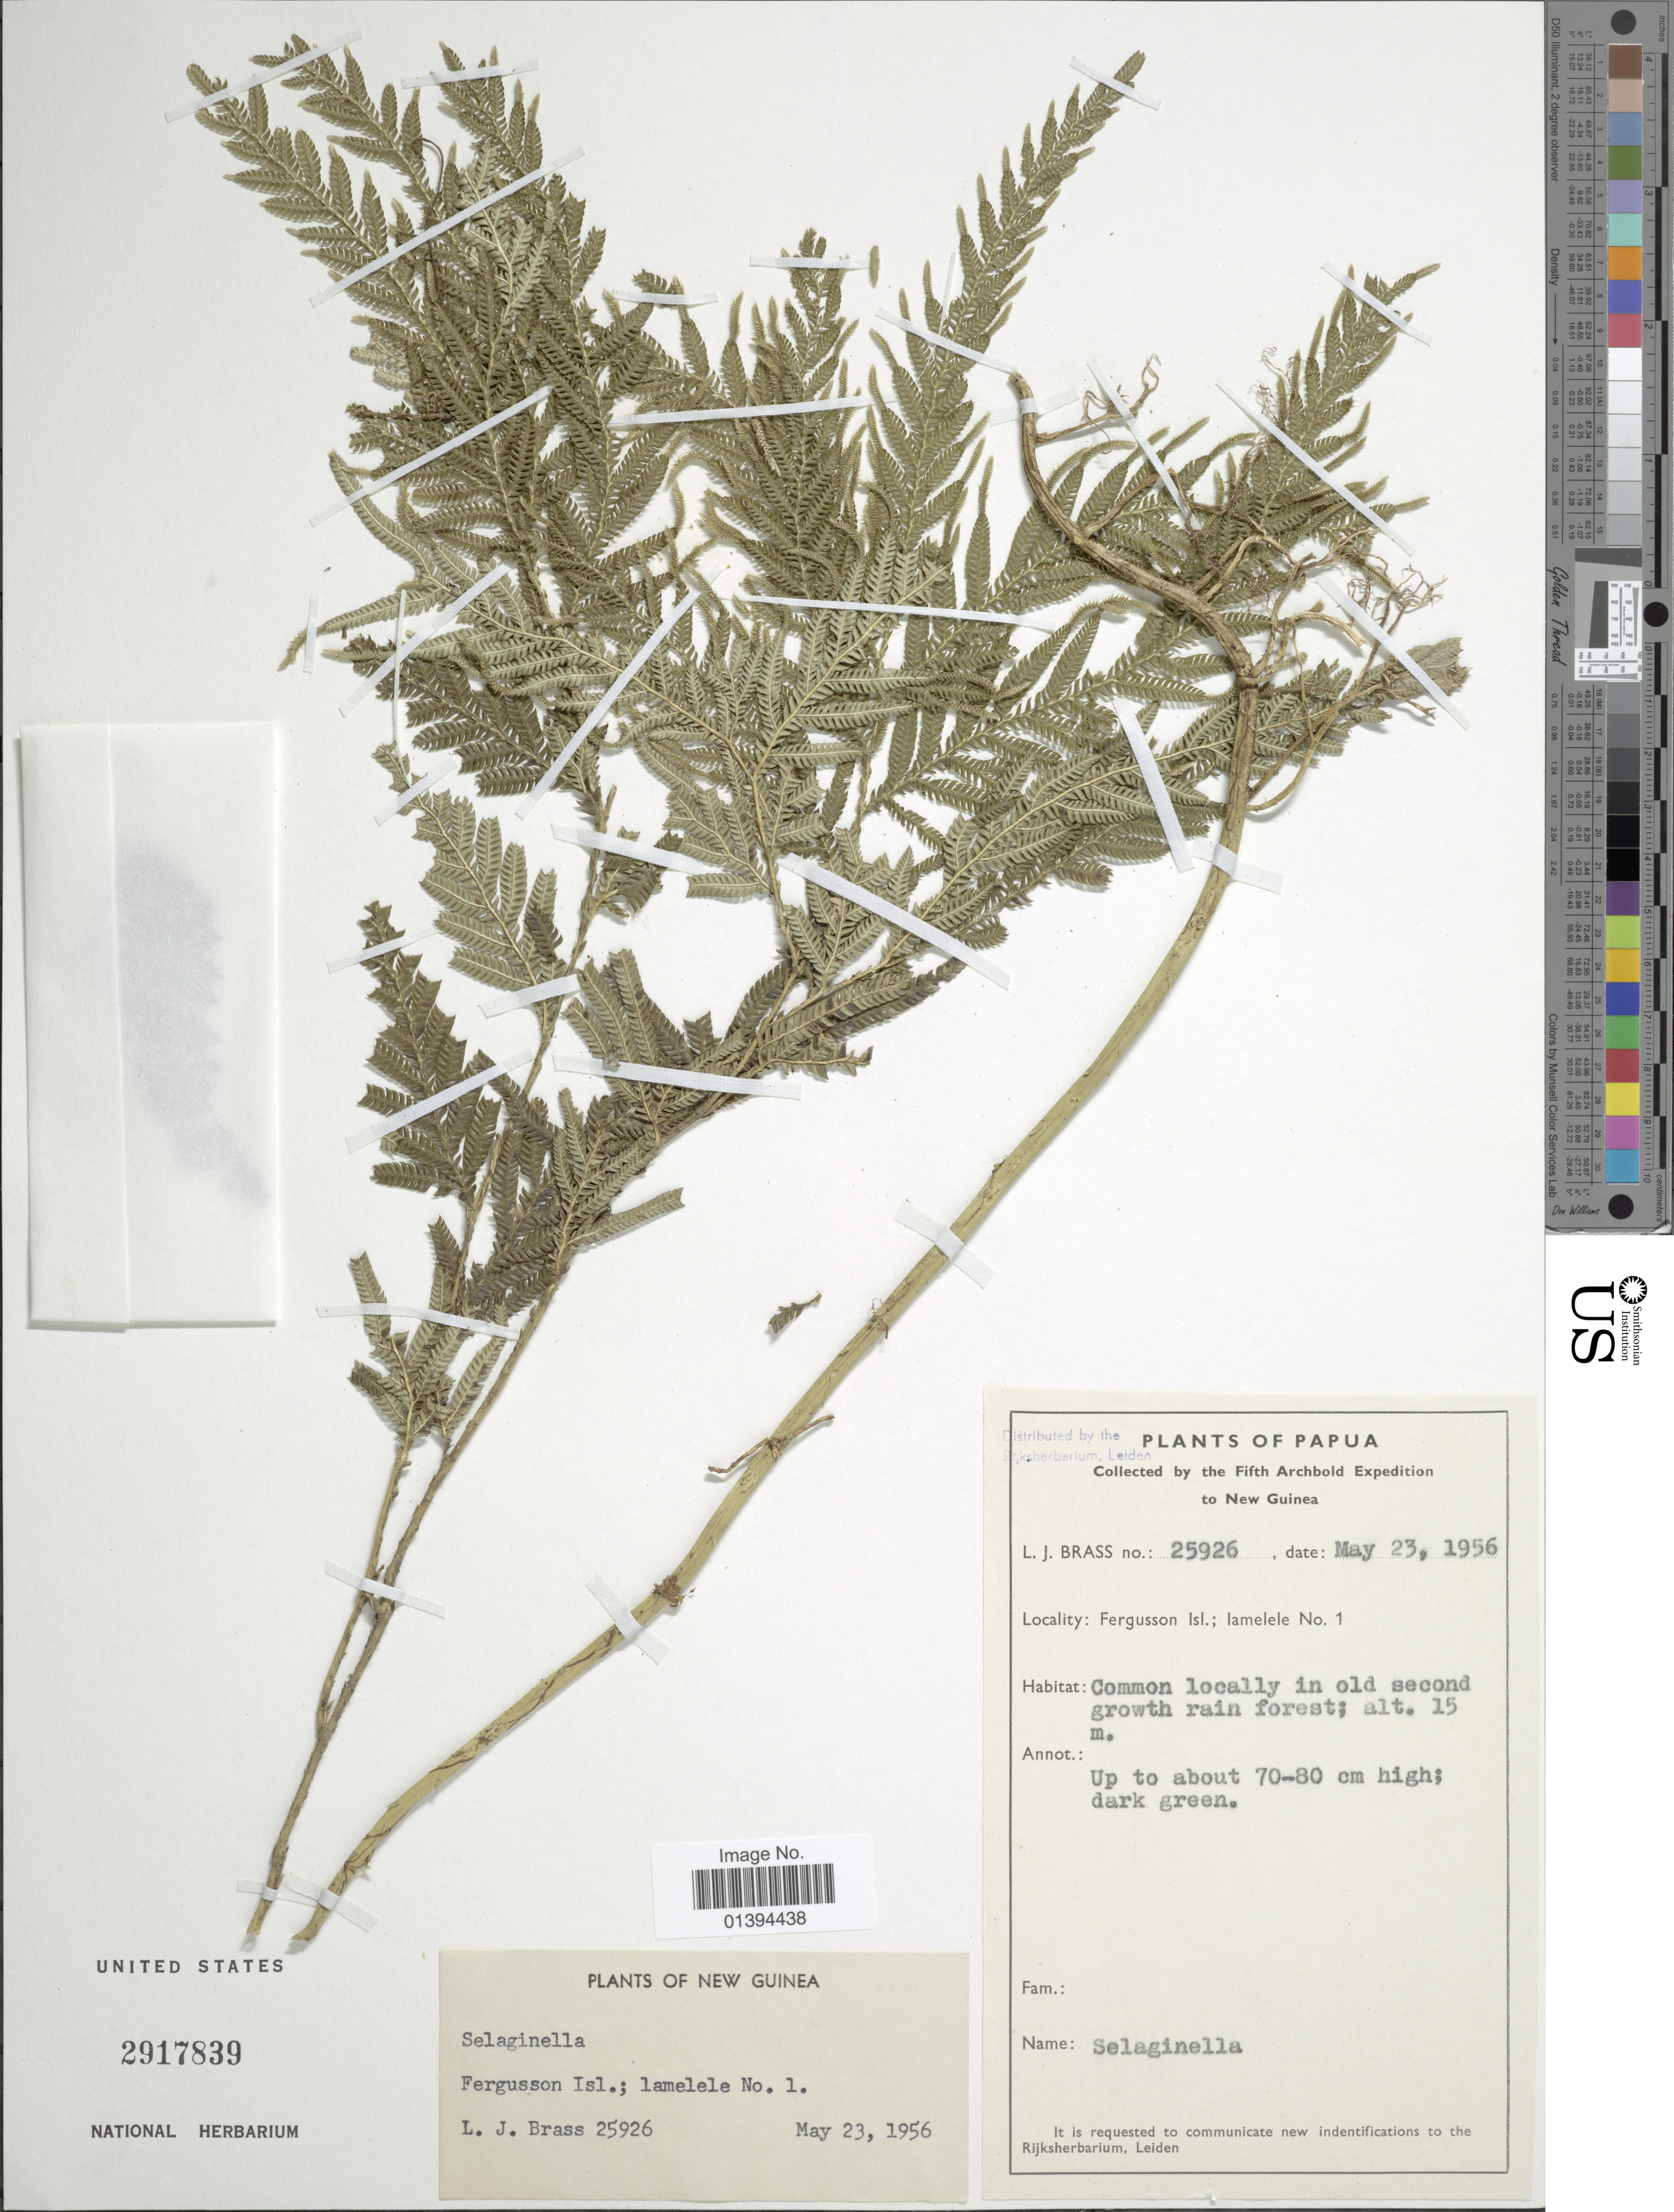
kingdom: Plantae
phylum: Tracheophyta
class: Lycopodiopsida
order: Selaginellales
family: Selaginellaceae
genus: Selaginella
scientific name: Selaginella sp.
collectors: L. J. Brass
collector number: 25926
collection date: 1956-05-23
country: Papua New Guinea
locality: New Guinea, Fergusson Isl.; Iamelele no. 1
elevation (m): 15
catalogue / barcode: US 2917839